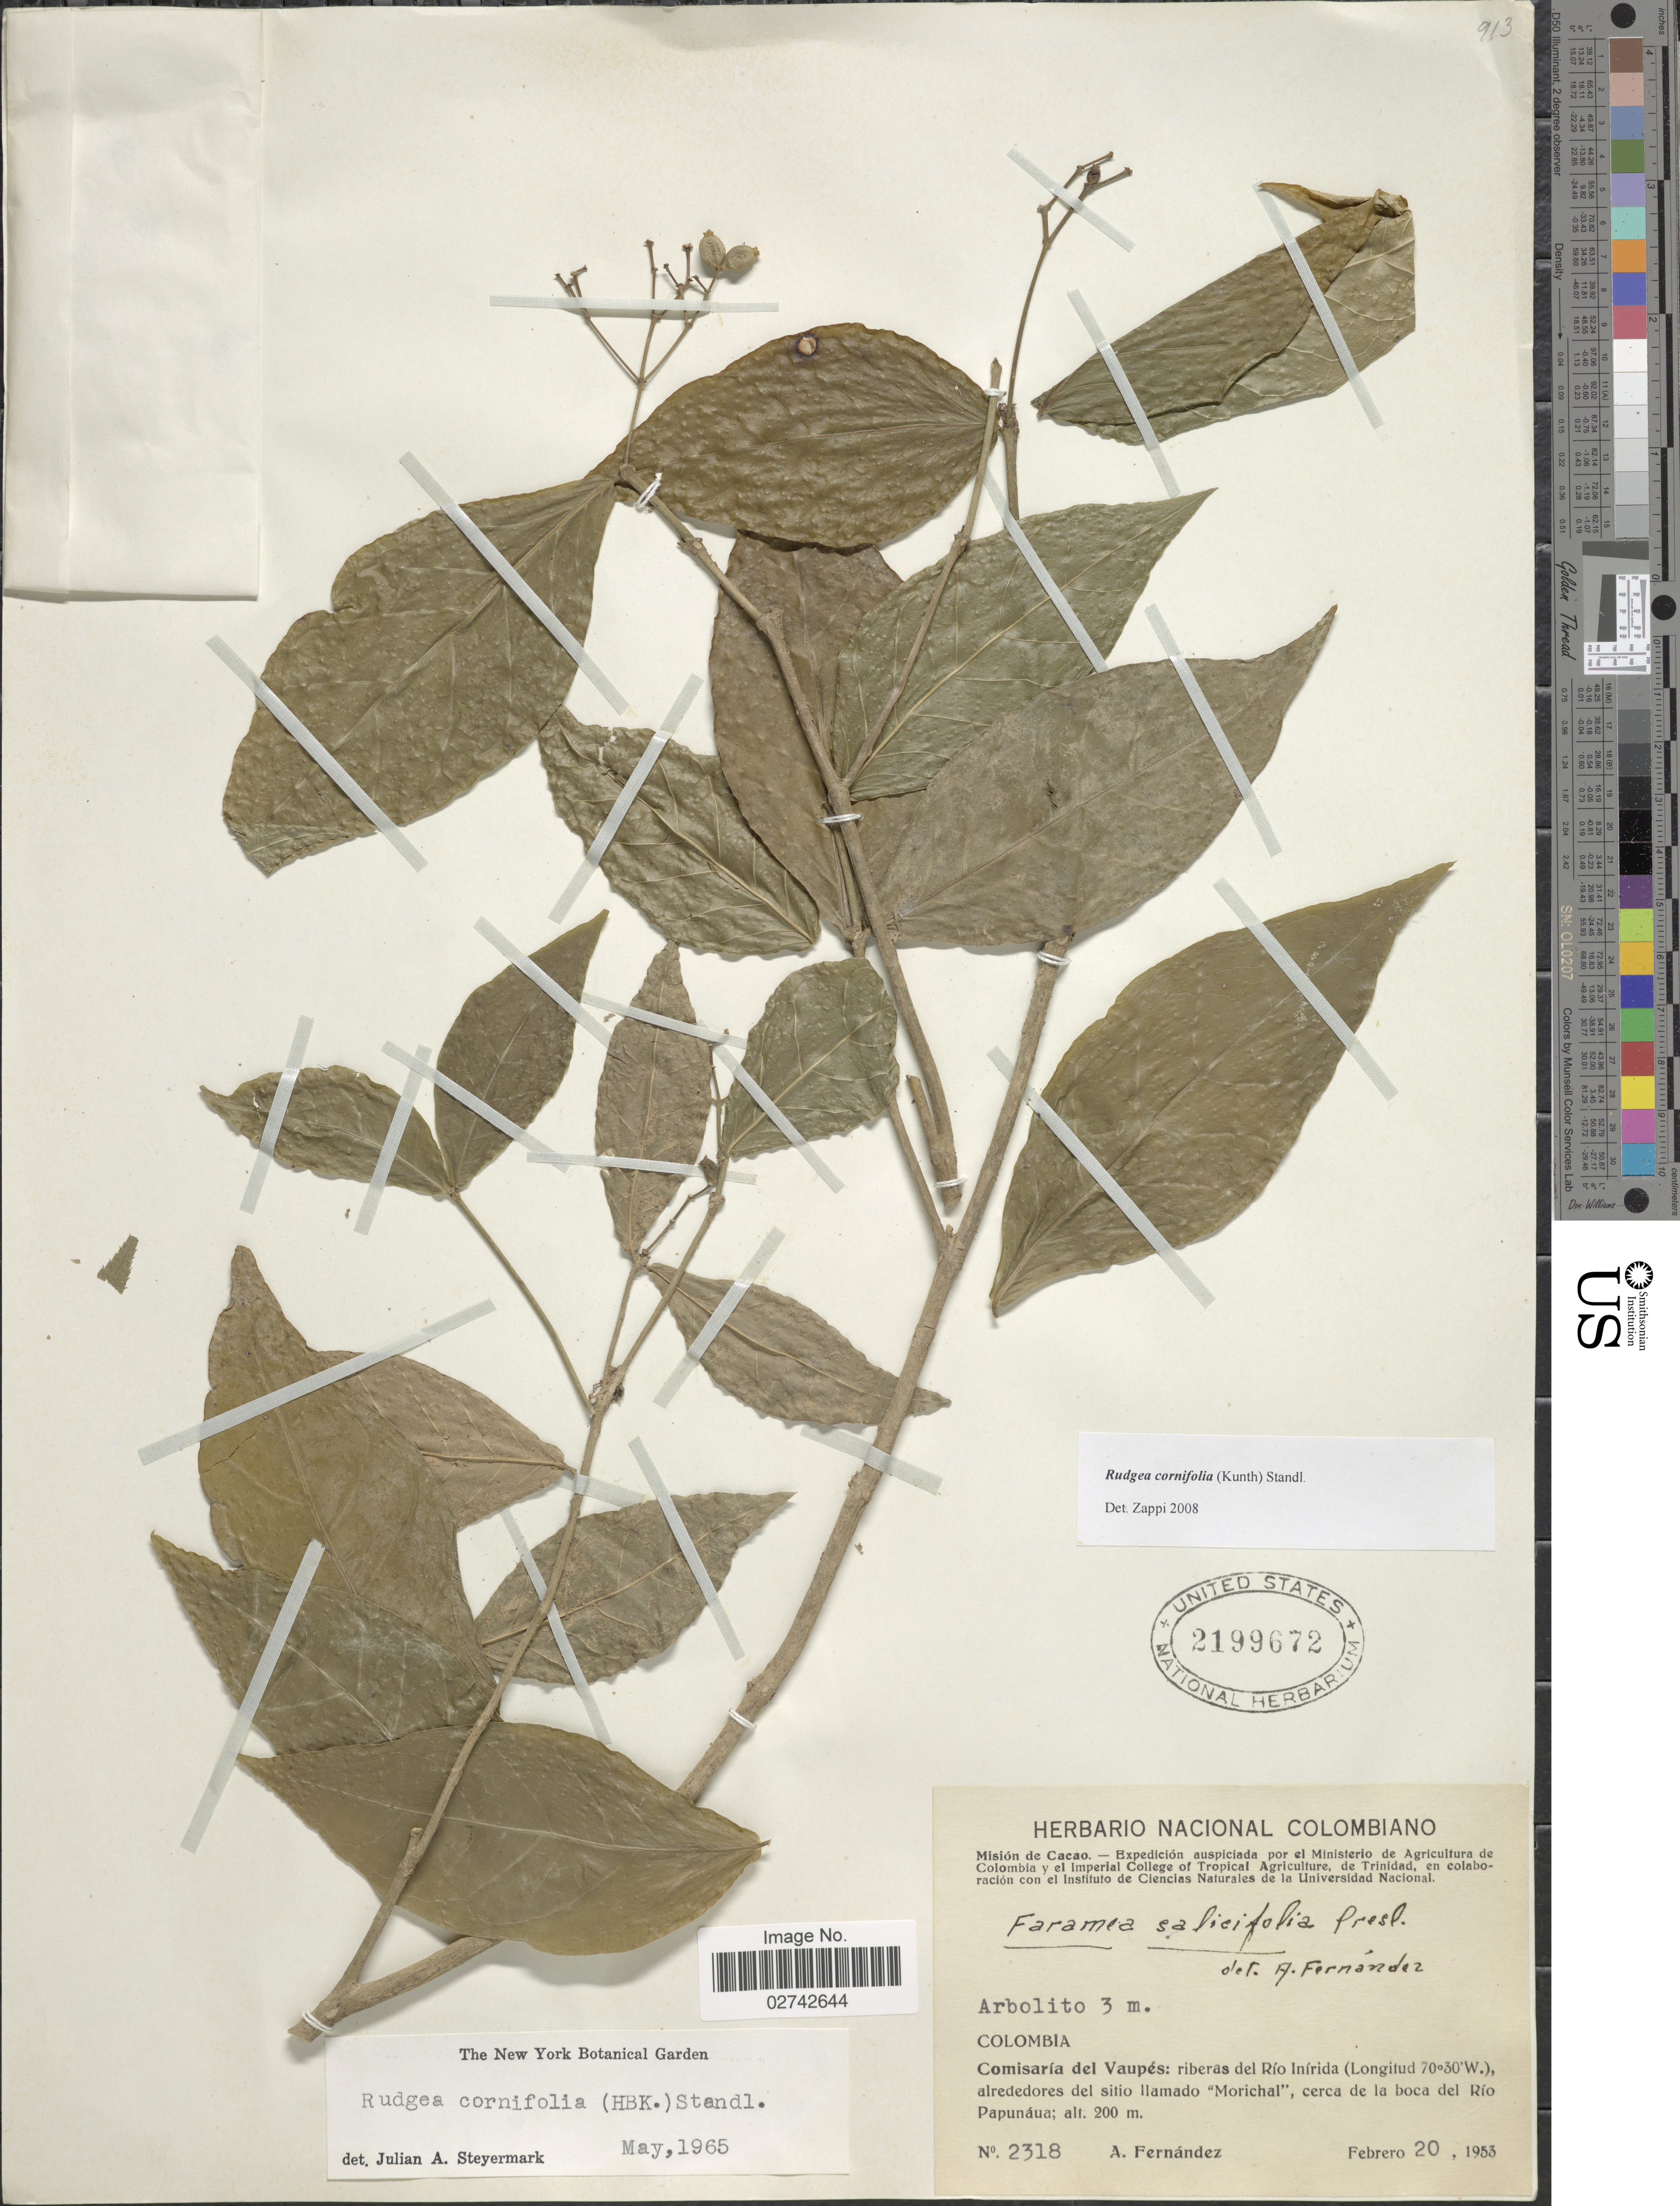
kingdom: Plantae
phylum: Tracheophyta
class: Magnoliopsida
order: Gentianales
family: Rubiaceae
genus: Rudgea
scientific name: Rudgea cornifolia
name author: (Kunth ex Roem. & Schult.) Standl.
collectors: A. Fernández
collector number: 2318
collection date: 1953-02-20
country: Colombia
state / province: Vaupés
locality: Comisaria del Vaupes: riberas del Rio Inirida, alrededores del sitio llamado Morichal, cerca de la boca del Rio Papunaua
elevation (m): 200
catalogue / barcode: US 2199672